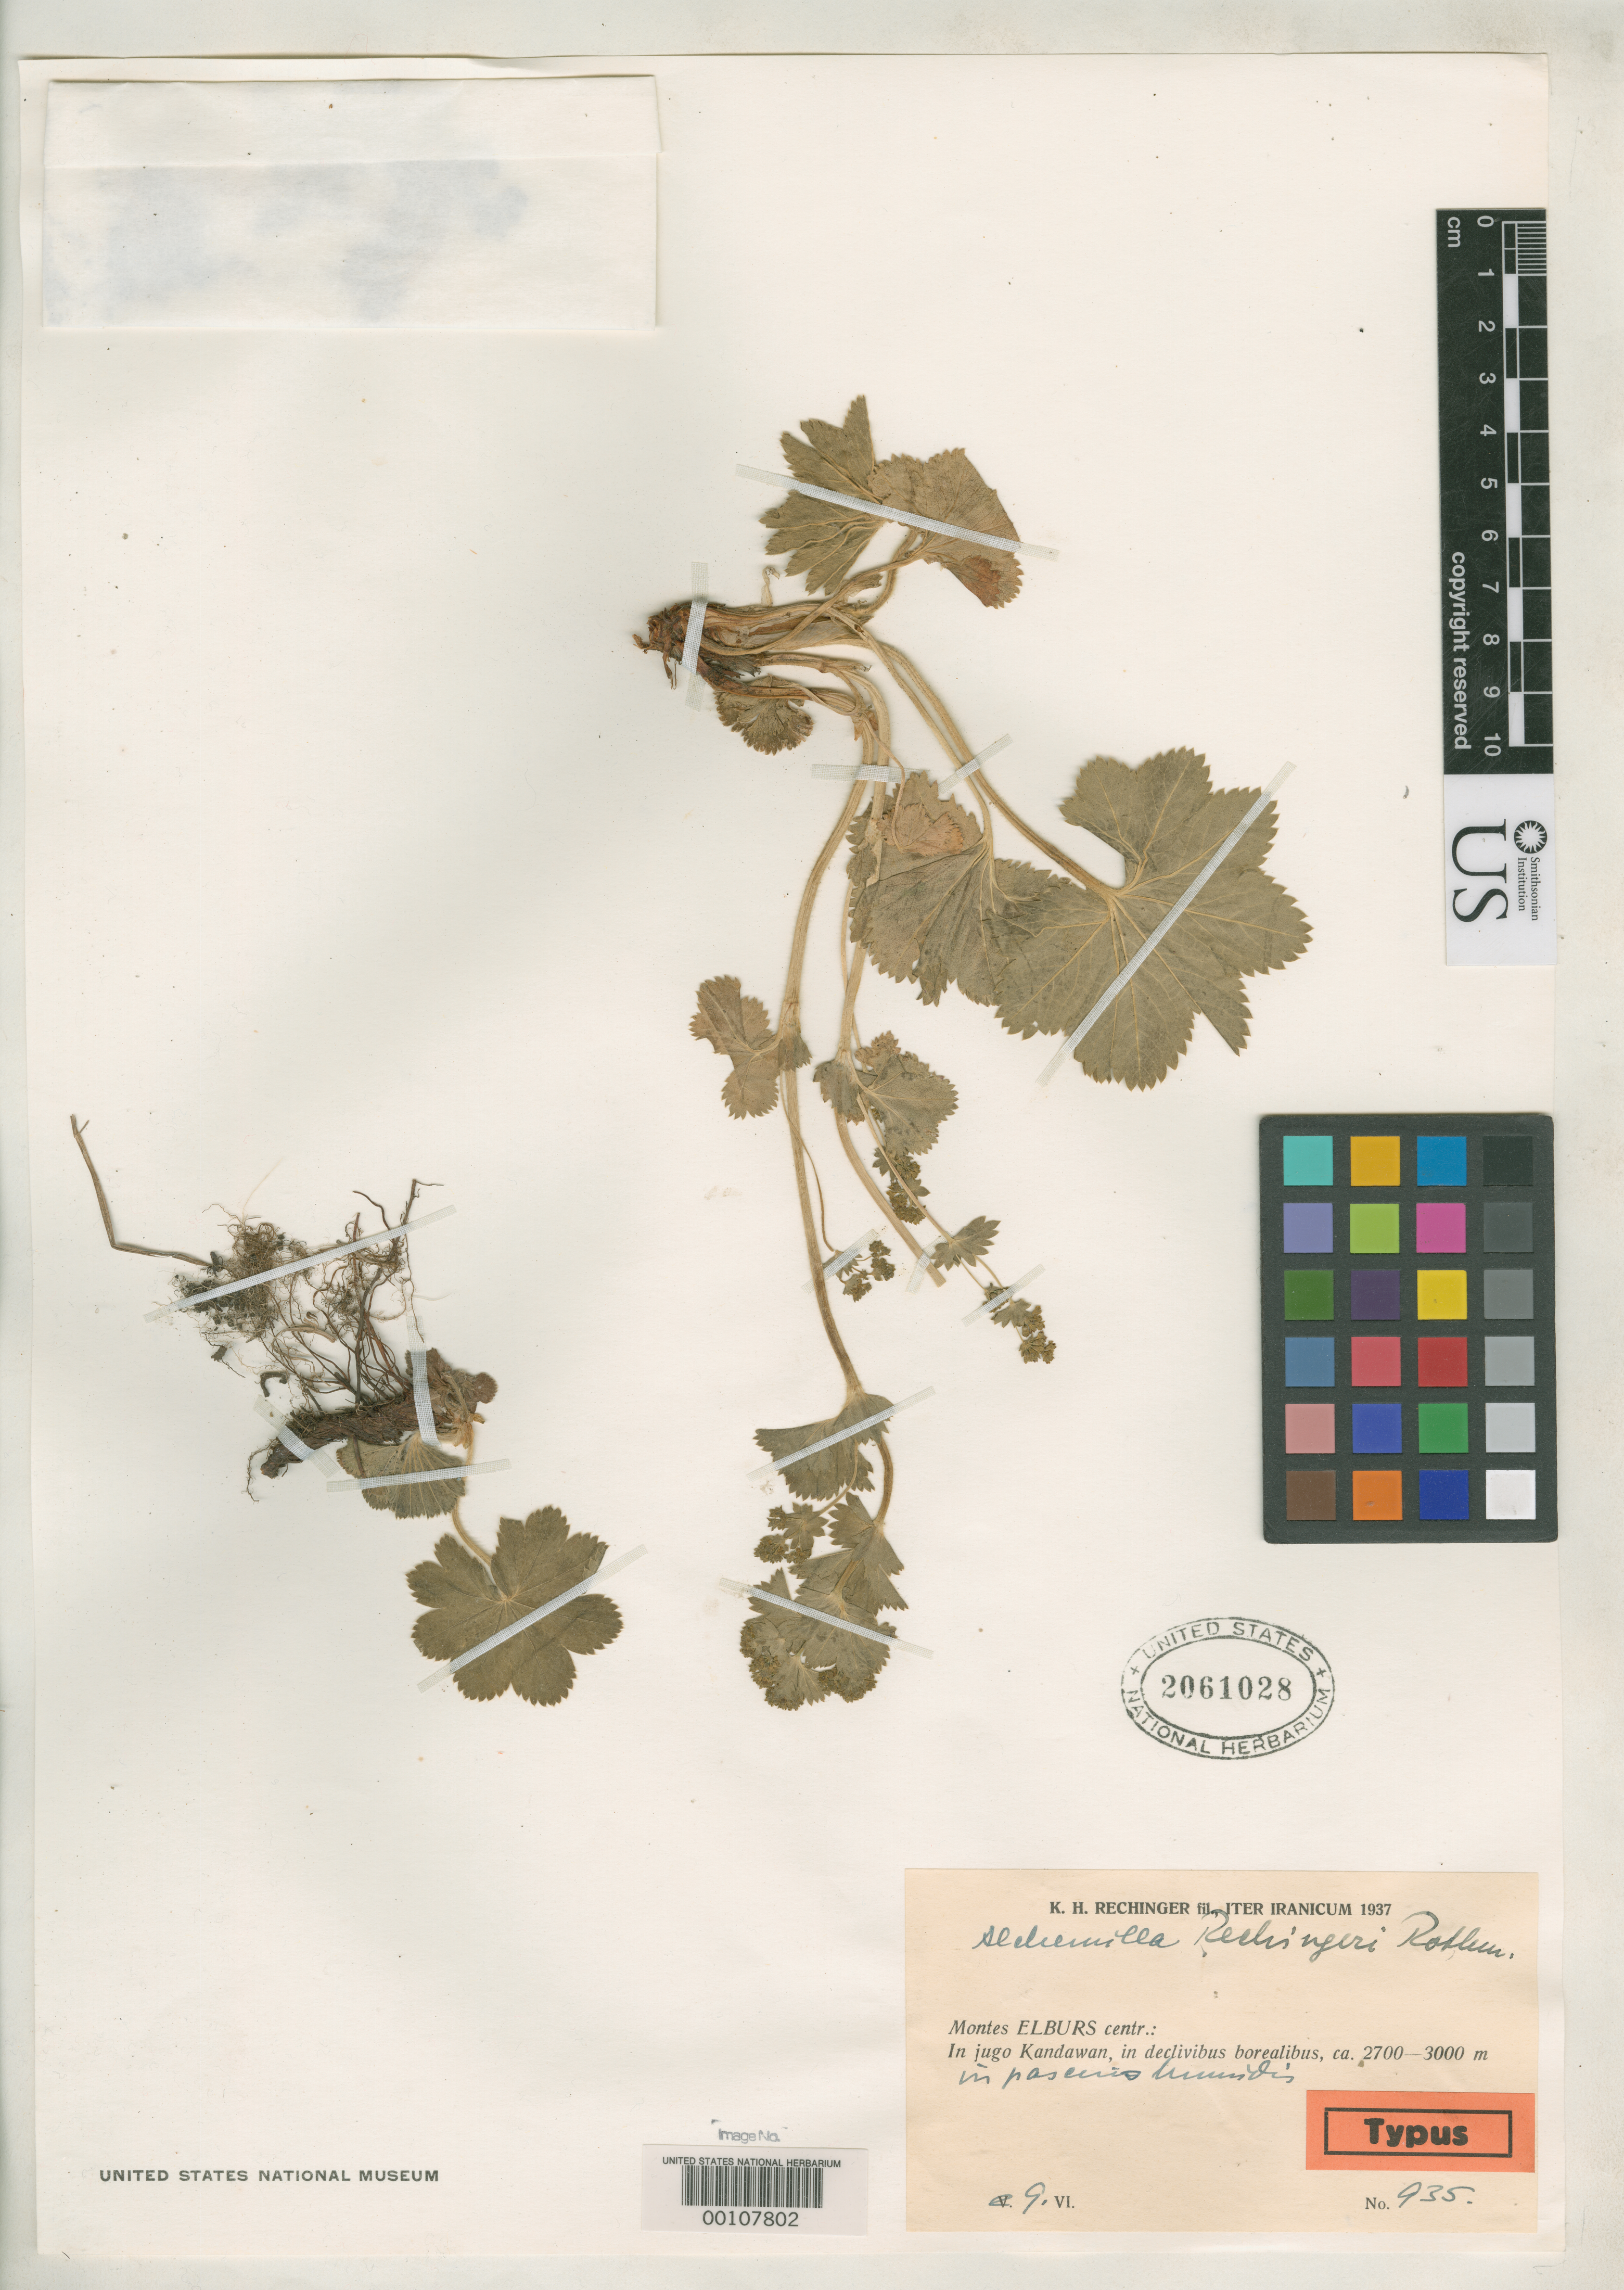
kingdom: Plantae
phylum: Tracheophyta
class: Magnoliopsida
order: Rosales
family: Rosaceae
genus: Alchemilla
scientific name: Alchemilla rechingeri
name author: Rothmaler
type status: Isotype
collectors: K. H. Rechinger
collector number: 935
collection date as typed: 09 Jun 1937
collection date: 1937-06-09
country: Iran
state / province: Zentral / Elburs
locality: Nord Hang des Kandawan-Passes.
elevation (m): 2700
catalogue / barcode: US 2061028